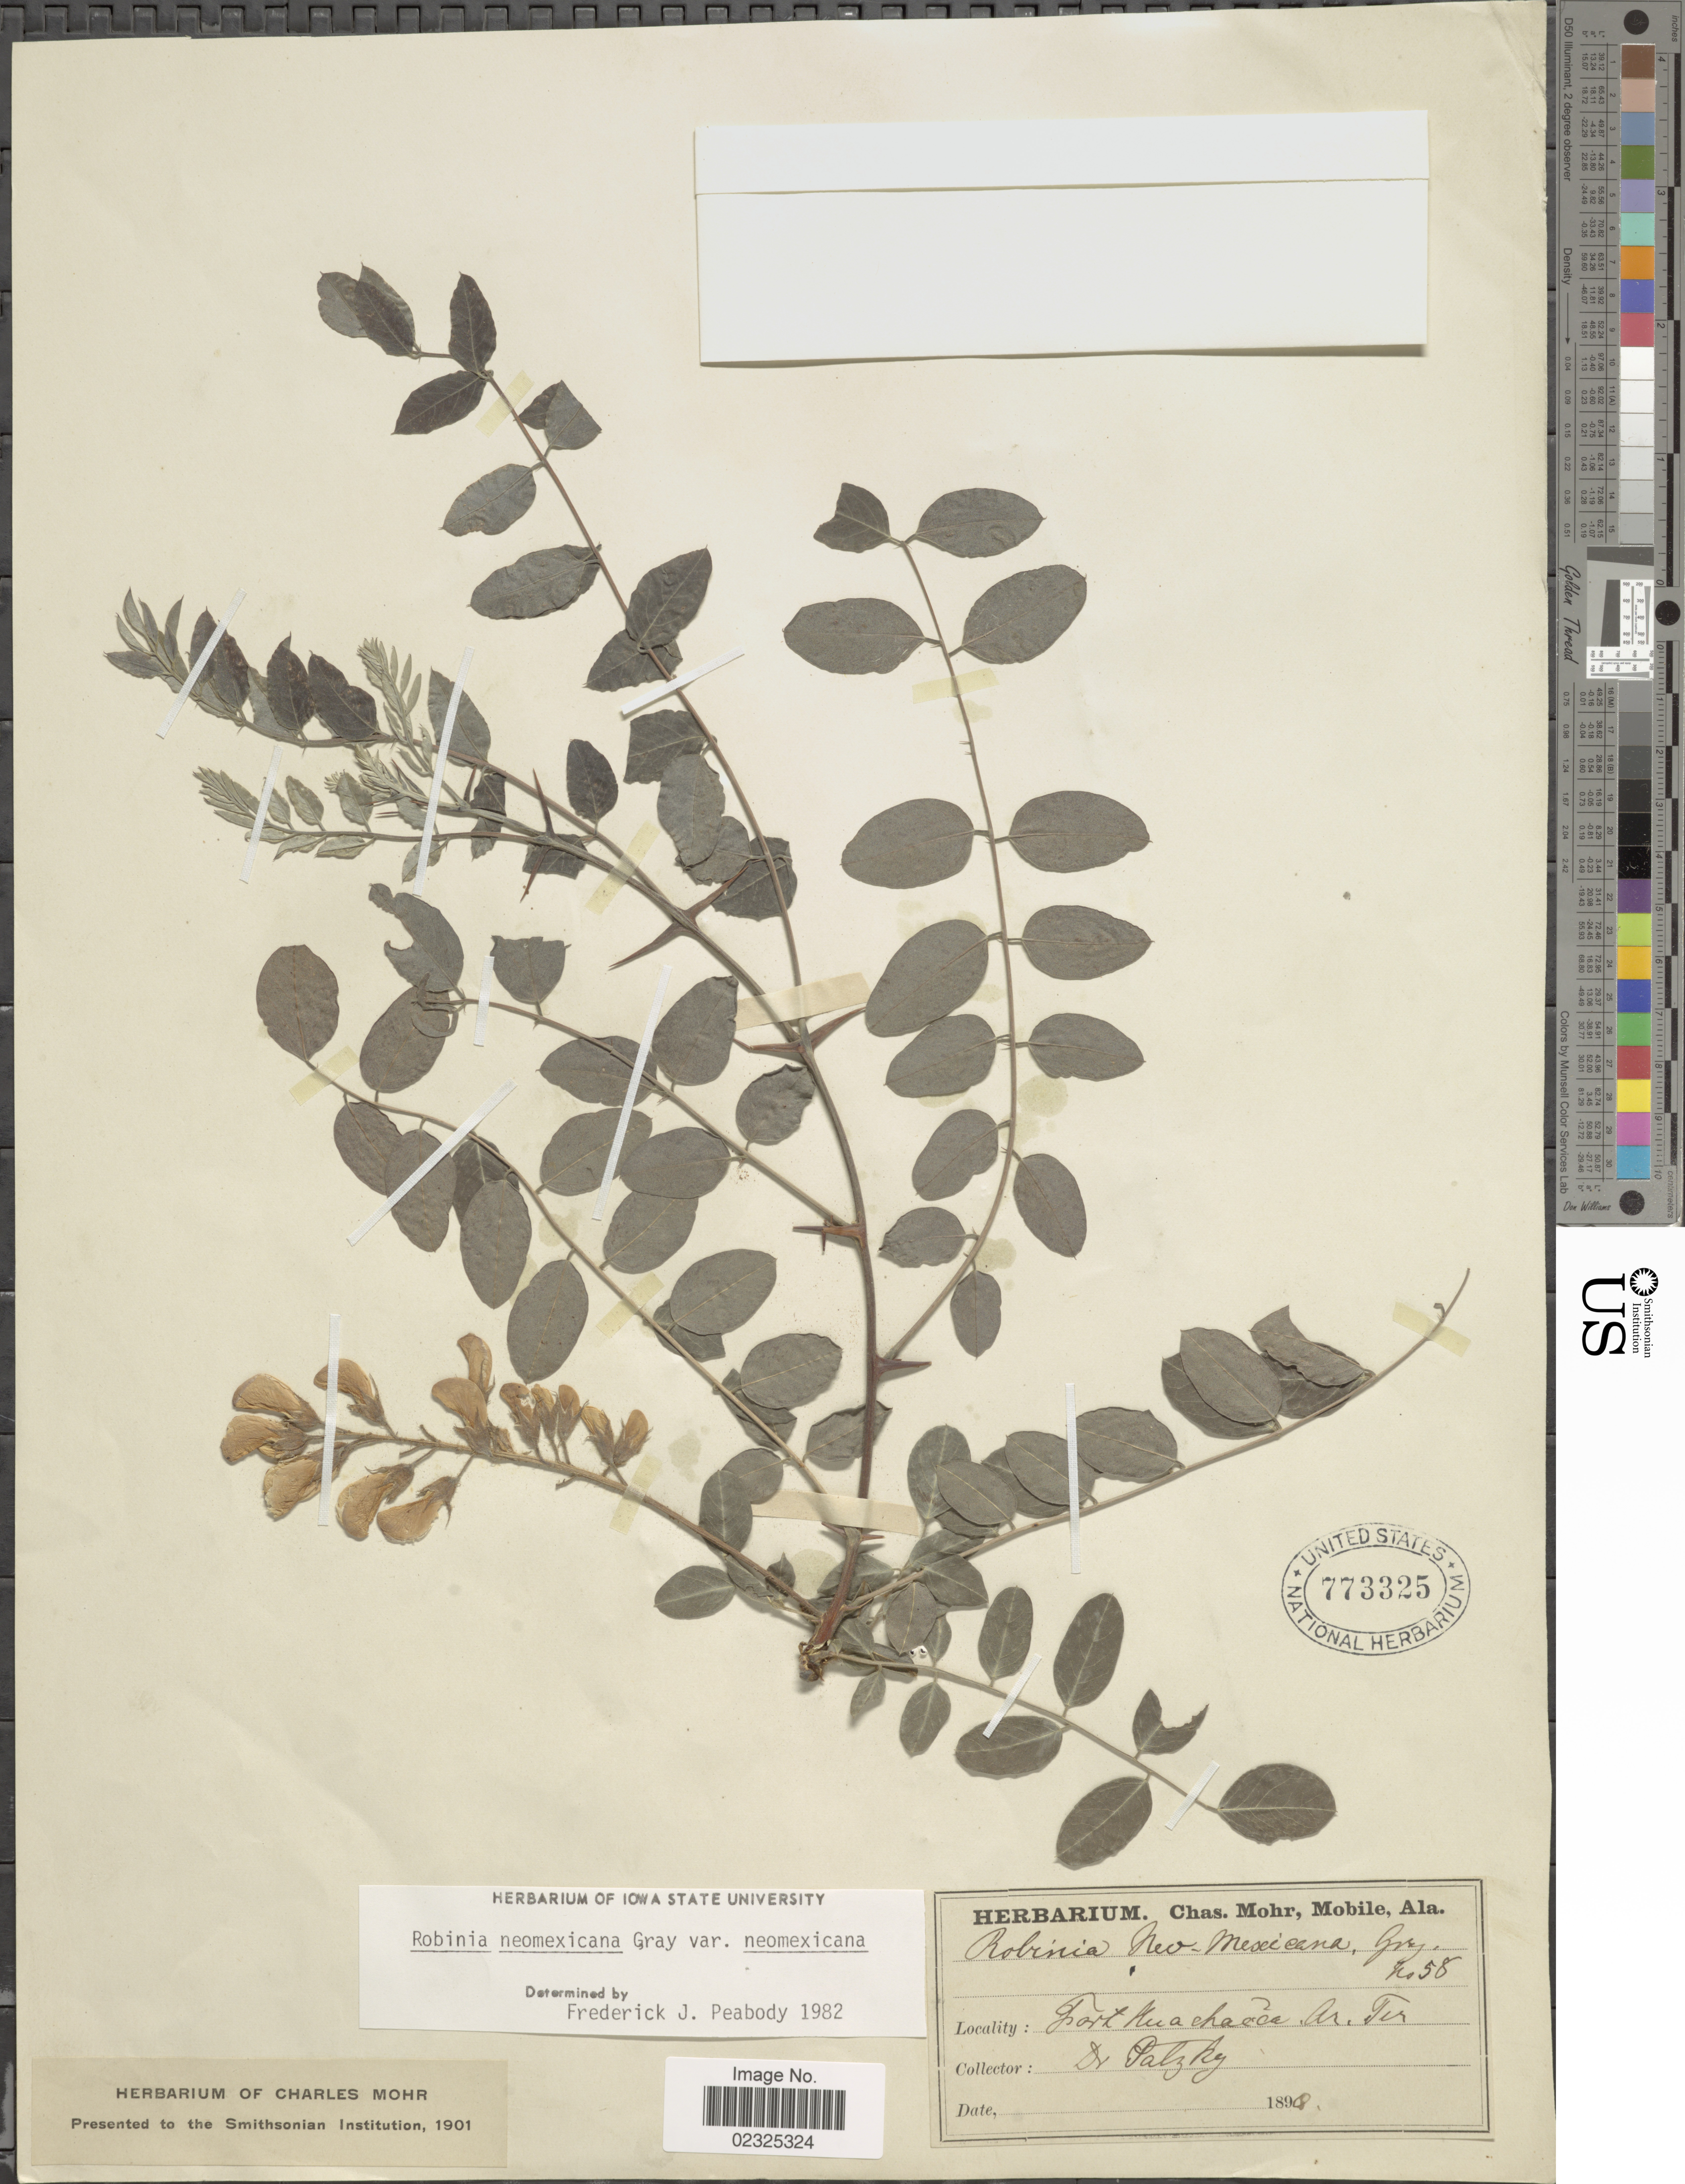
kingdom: Plantae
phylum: Tracheophyta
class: Magnoliopsida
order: Fabales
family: Fabaceae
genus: Robinia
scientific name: Robinia neomexicana var. neomexicana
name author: A. Gray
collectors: -. Palzky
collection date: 1890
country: United States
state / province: Arizona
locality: Fort Huachuca Ar. Ter.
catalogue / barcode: US 773325